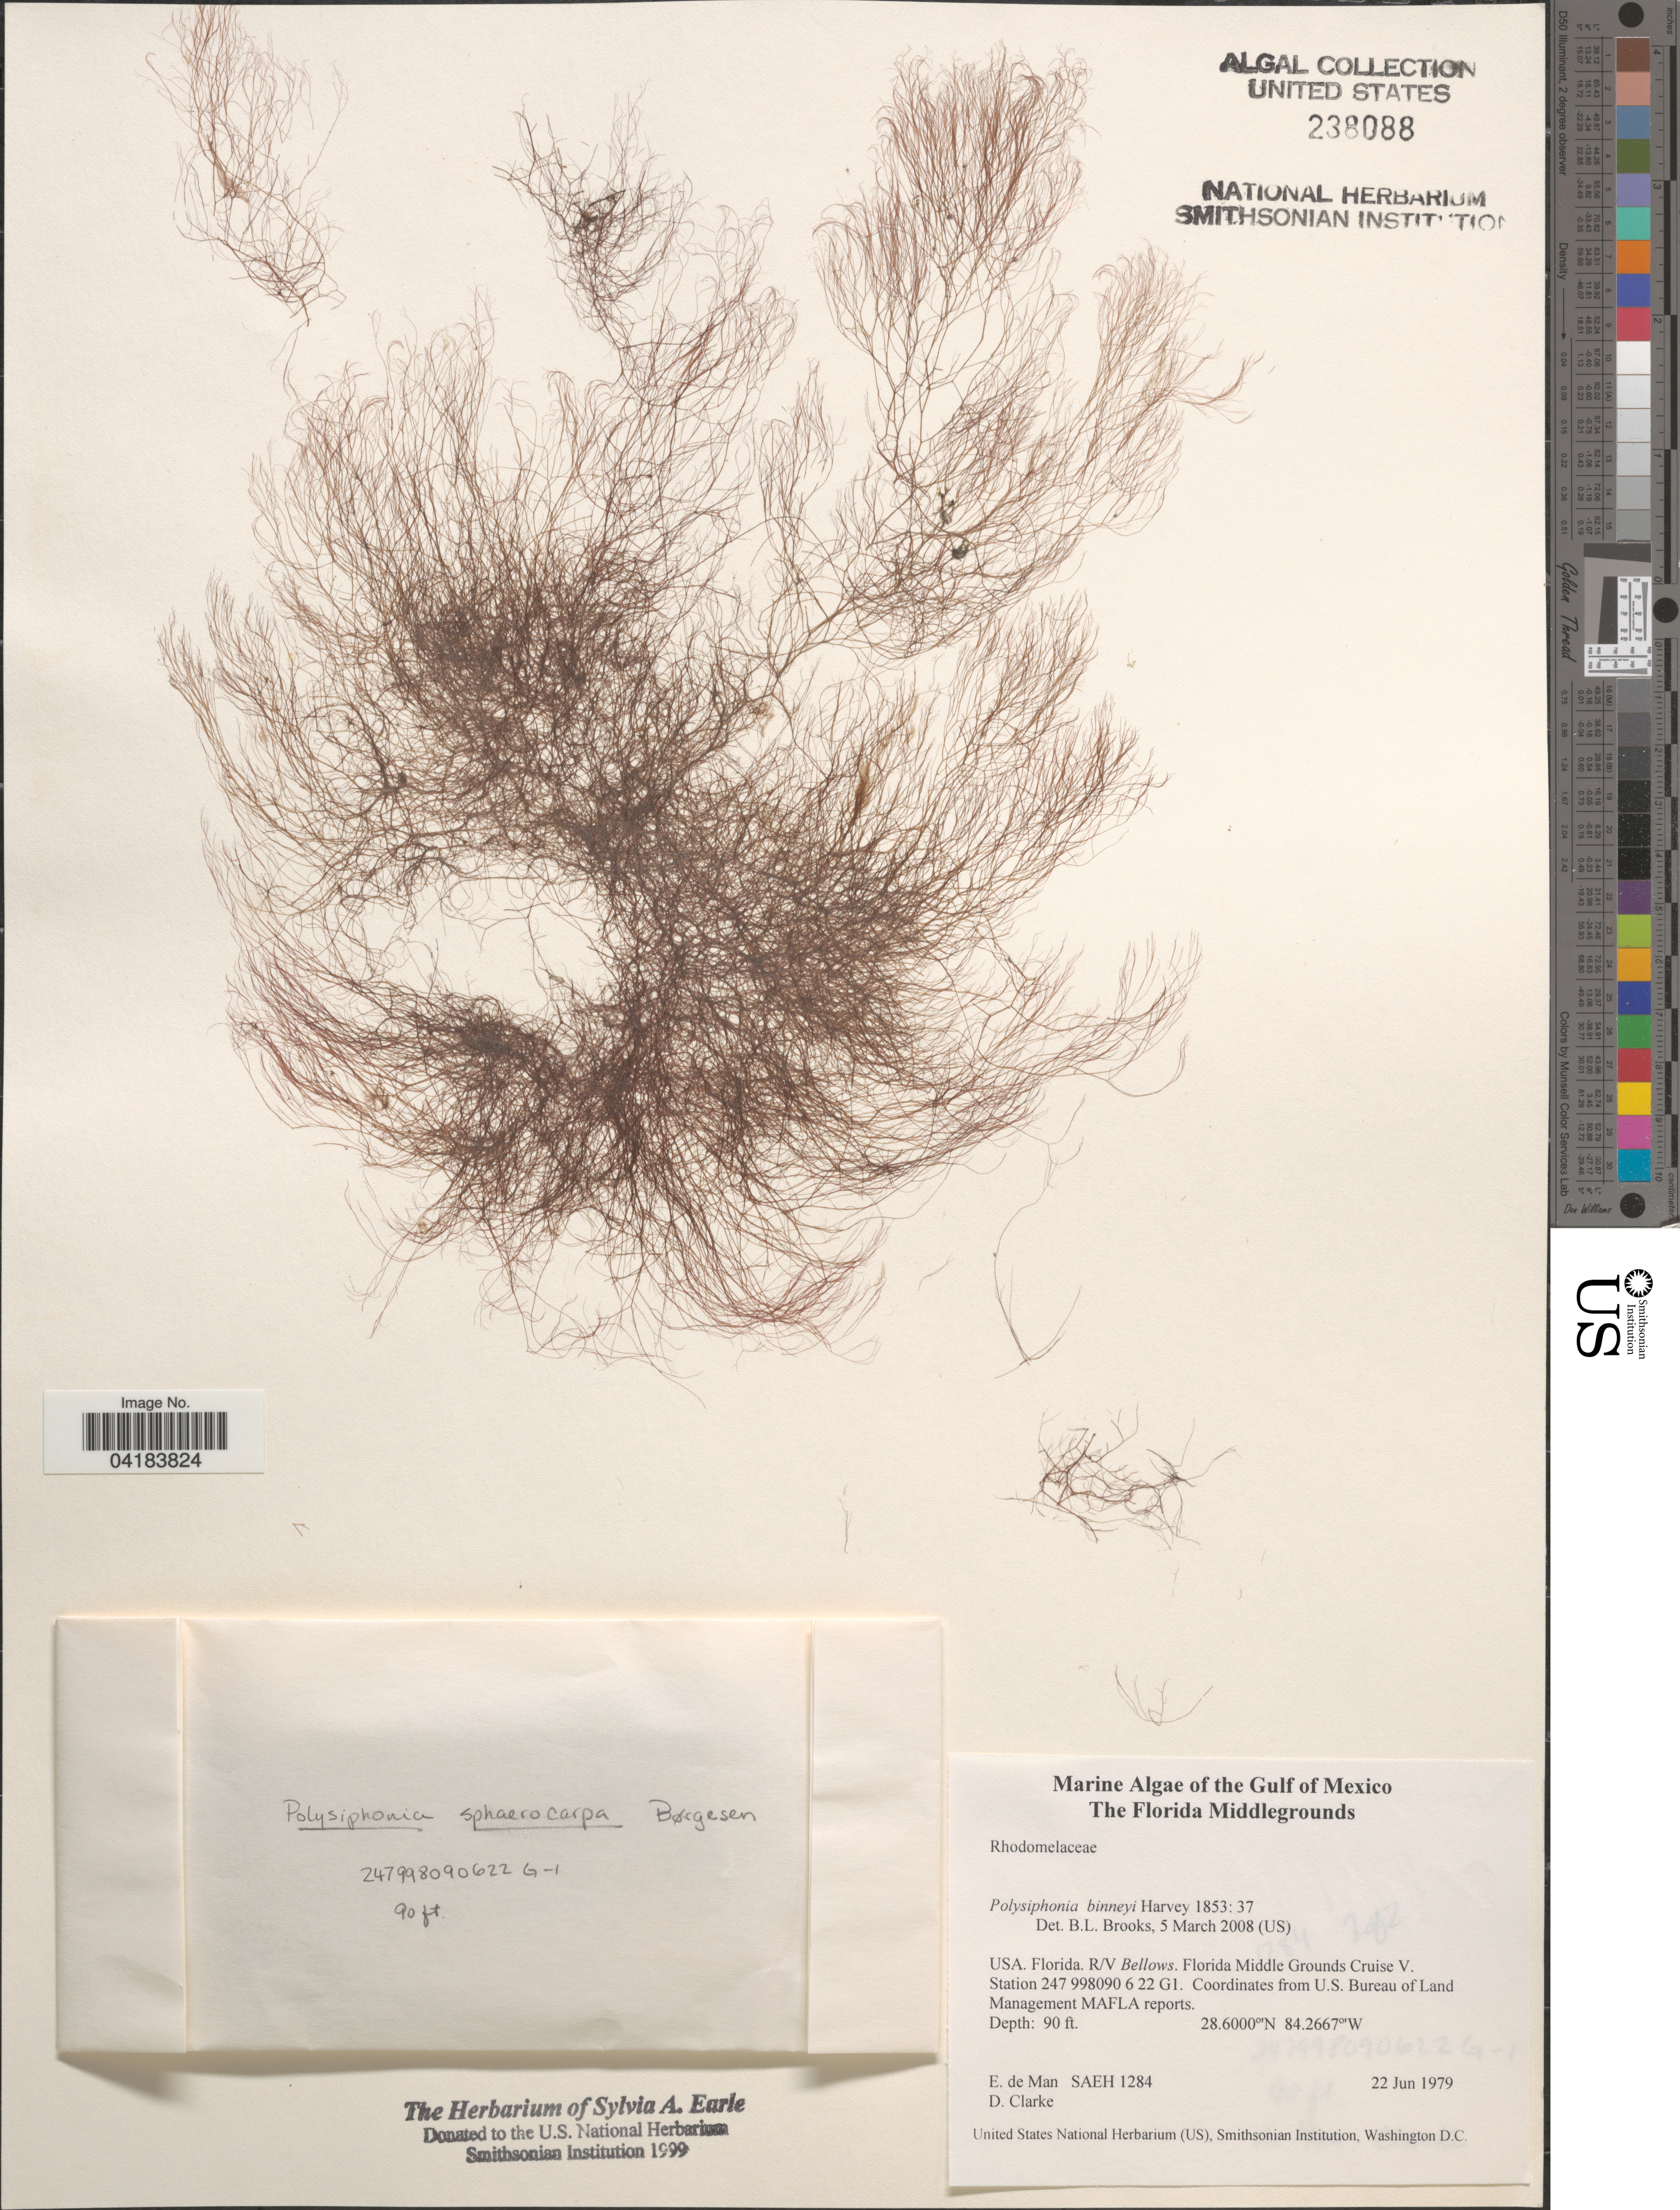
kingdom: Plantae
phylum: Rhodophyta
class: Florideophyceae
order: Ceramiales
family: Rhodomelaceae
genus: Polysiphonia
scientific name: Polysiphonia binneyi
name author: Harv.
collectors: E. de Man & D. Clarke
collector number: SAEH1284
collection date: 1979-06-22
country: United States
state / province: Florida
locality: Gulf of Mexico. R/V Bellows. Florida Middle Grounds Cruise V. Station 247 998090 6 22 G1.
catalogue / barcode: US 238088